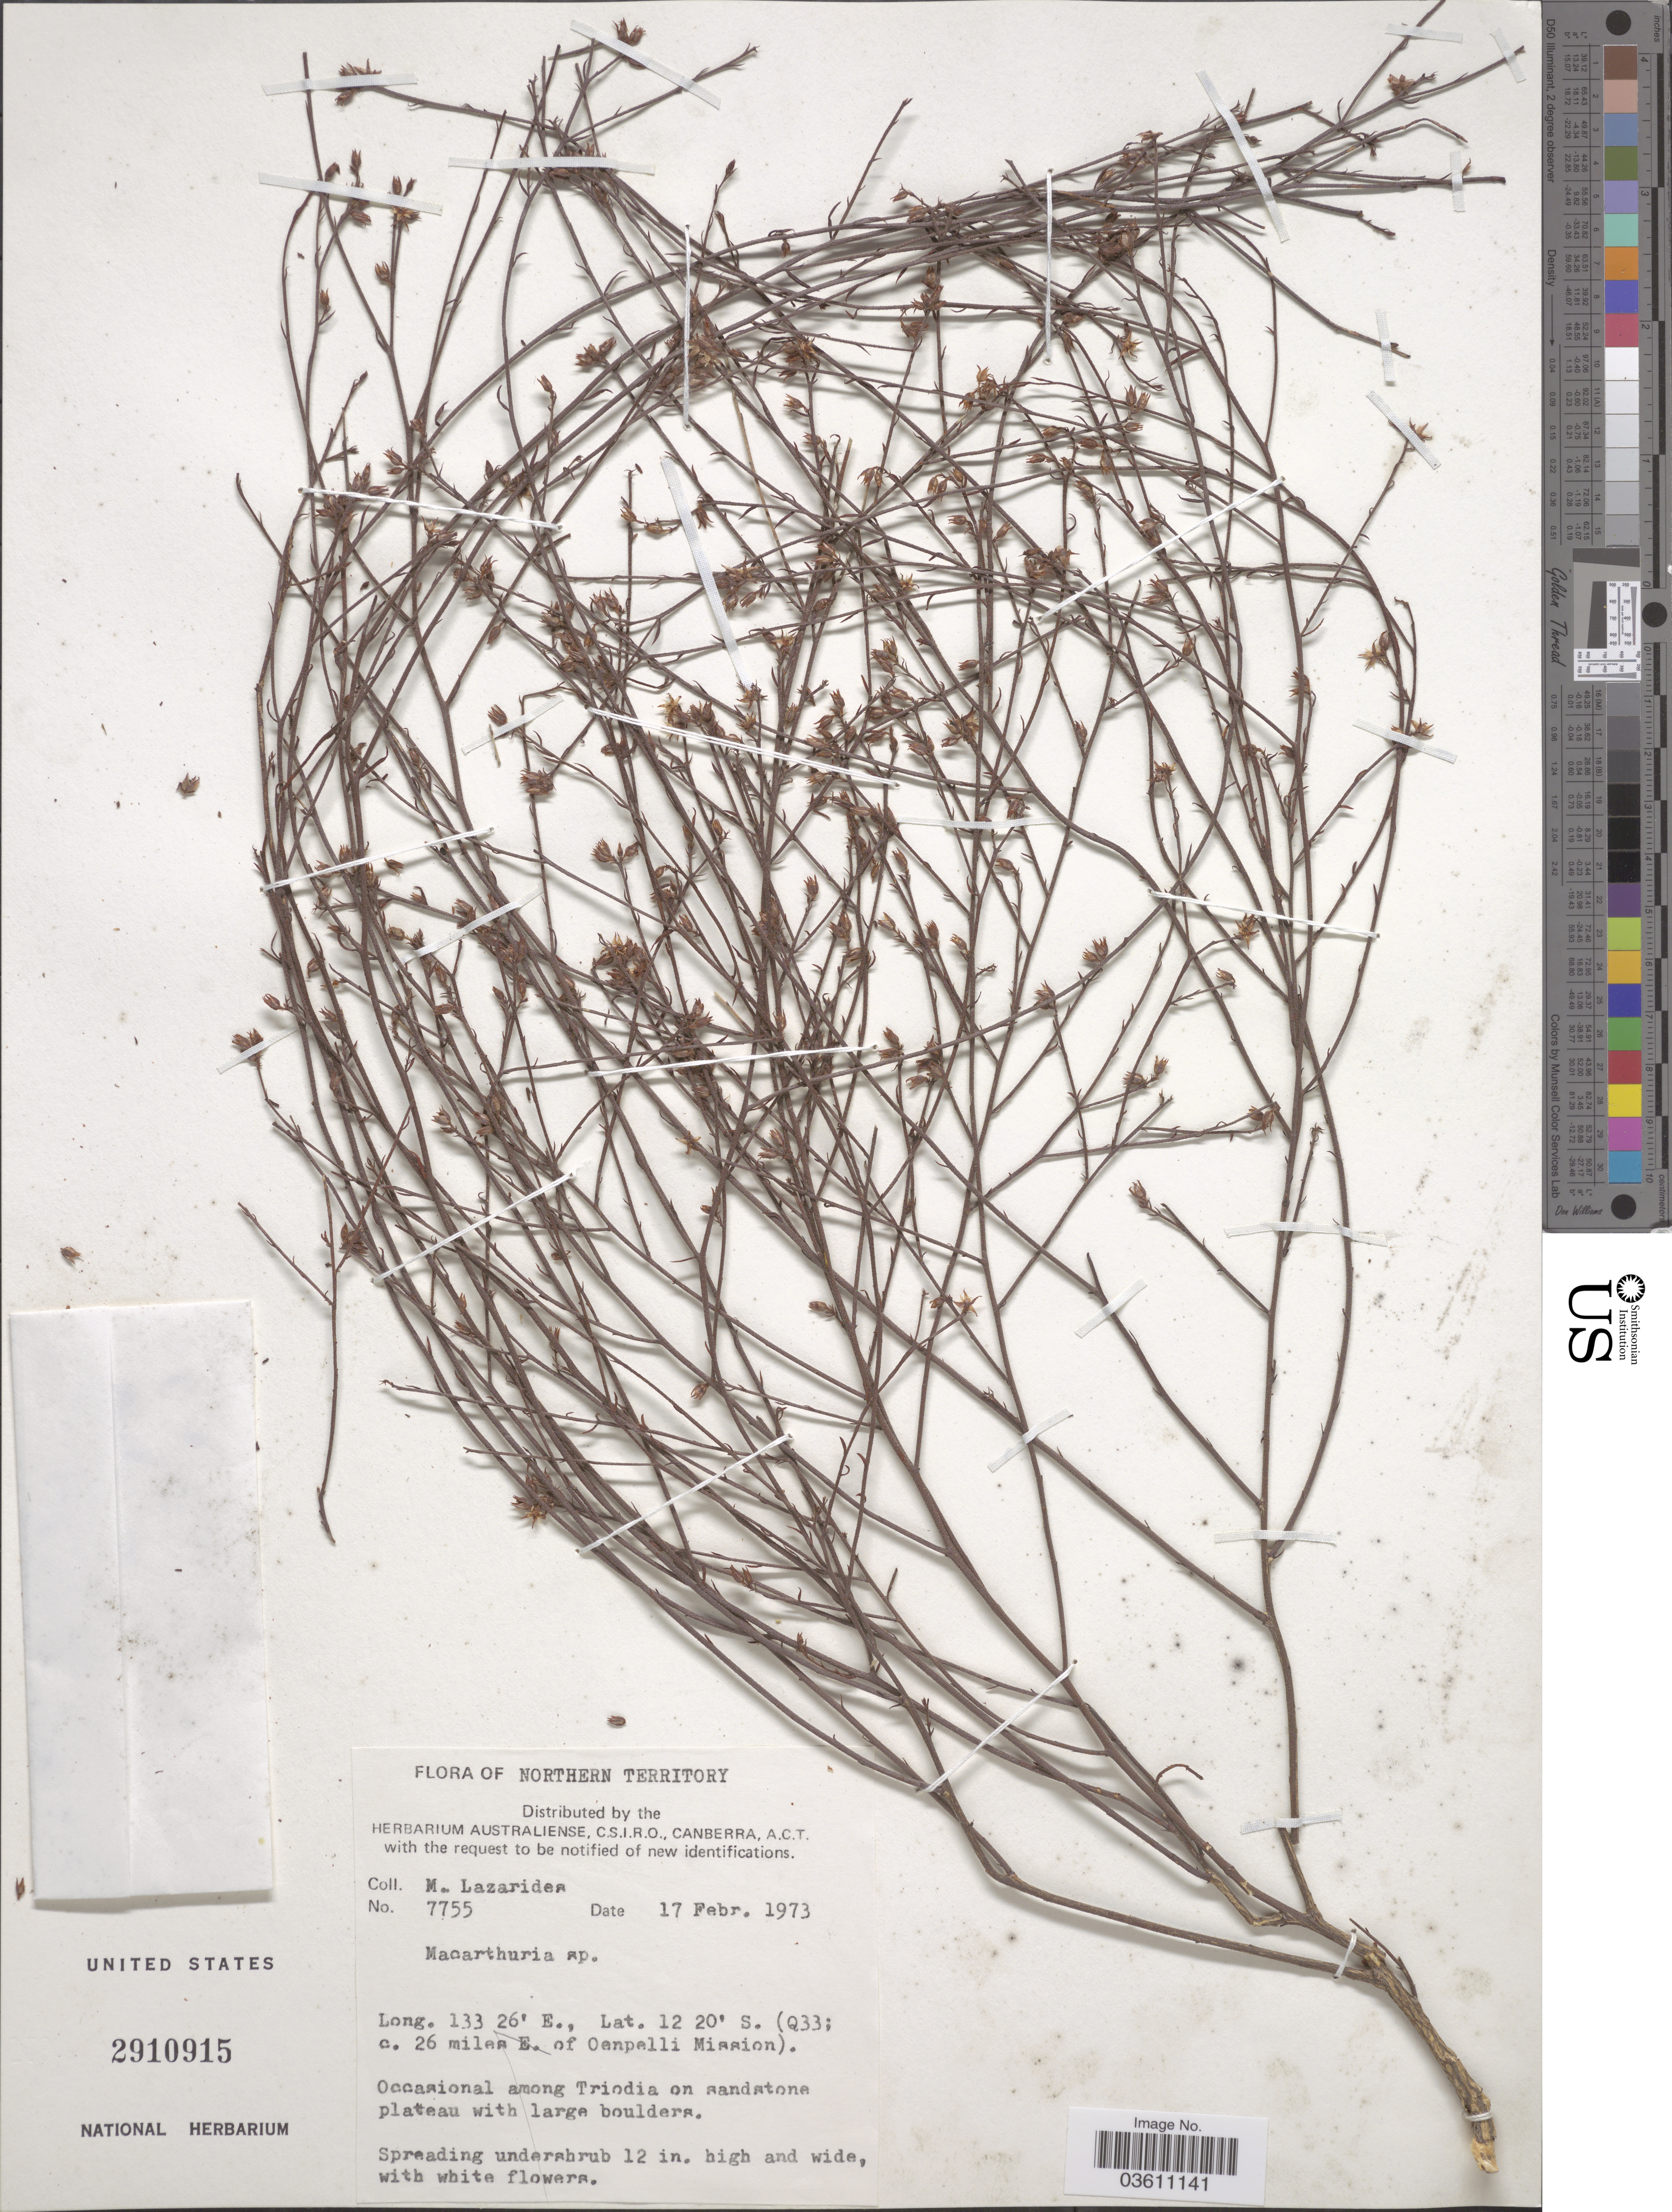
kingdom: Plantae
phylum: Tracheophyta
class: Magnoliopsida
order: Caryophyllales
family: Macarthuriaceae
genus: Macarthuria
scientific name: Macarthuria sp.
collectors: M. Lazarides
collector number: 7755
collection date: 1973-02-17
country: Australia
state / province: Northern Territory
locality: (Q33; c. 26 miles E. of Oenpelli Mission).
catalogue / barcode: US 2910915